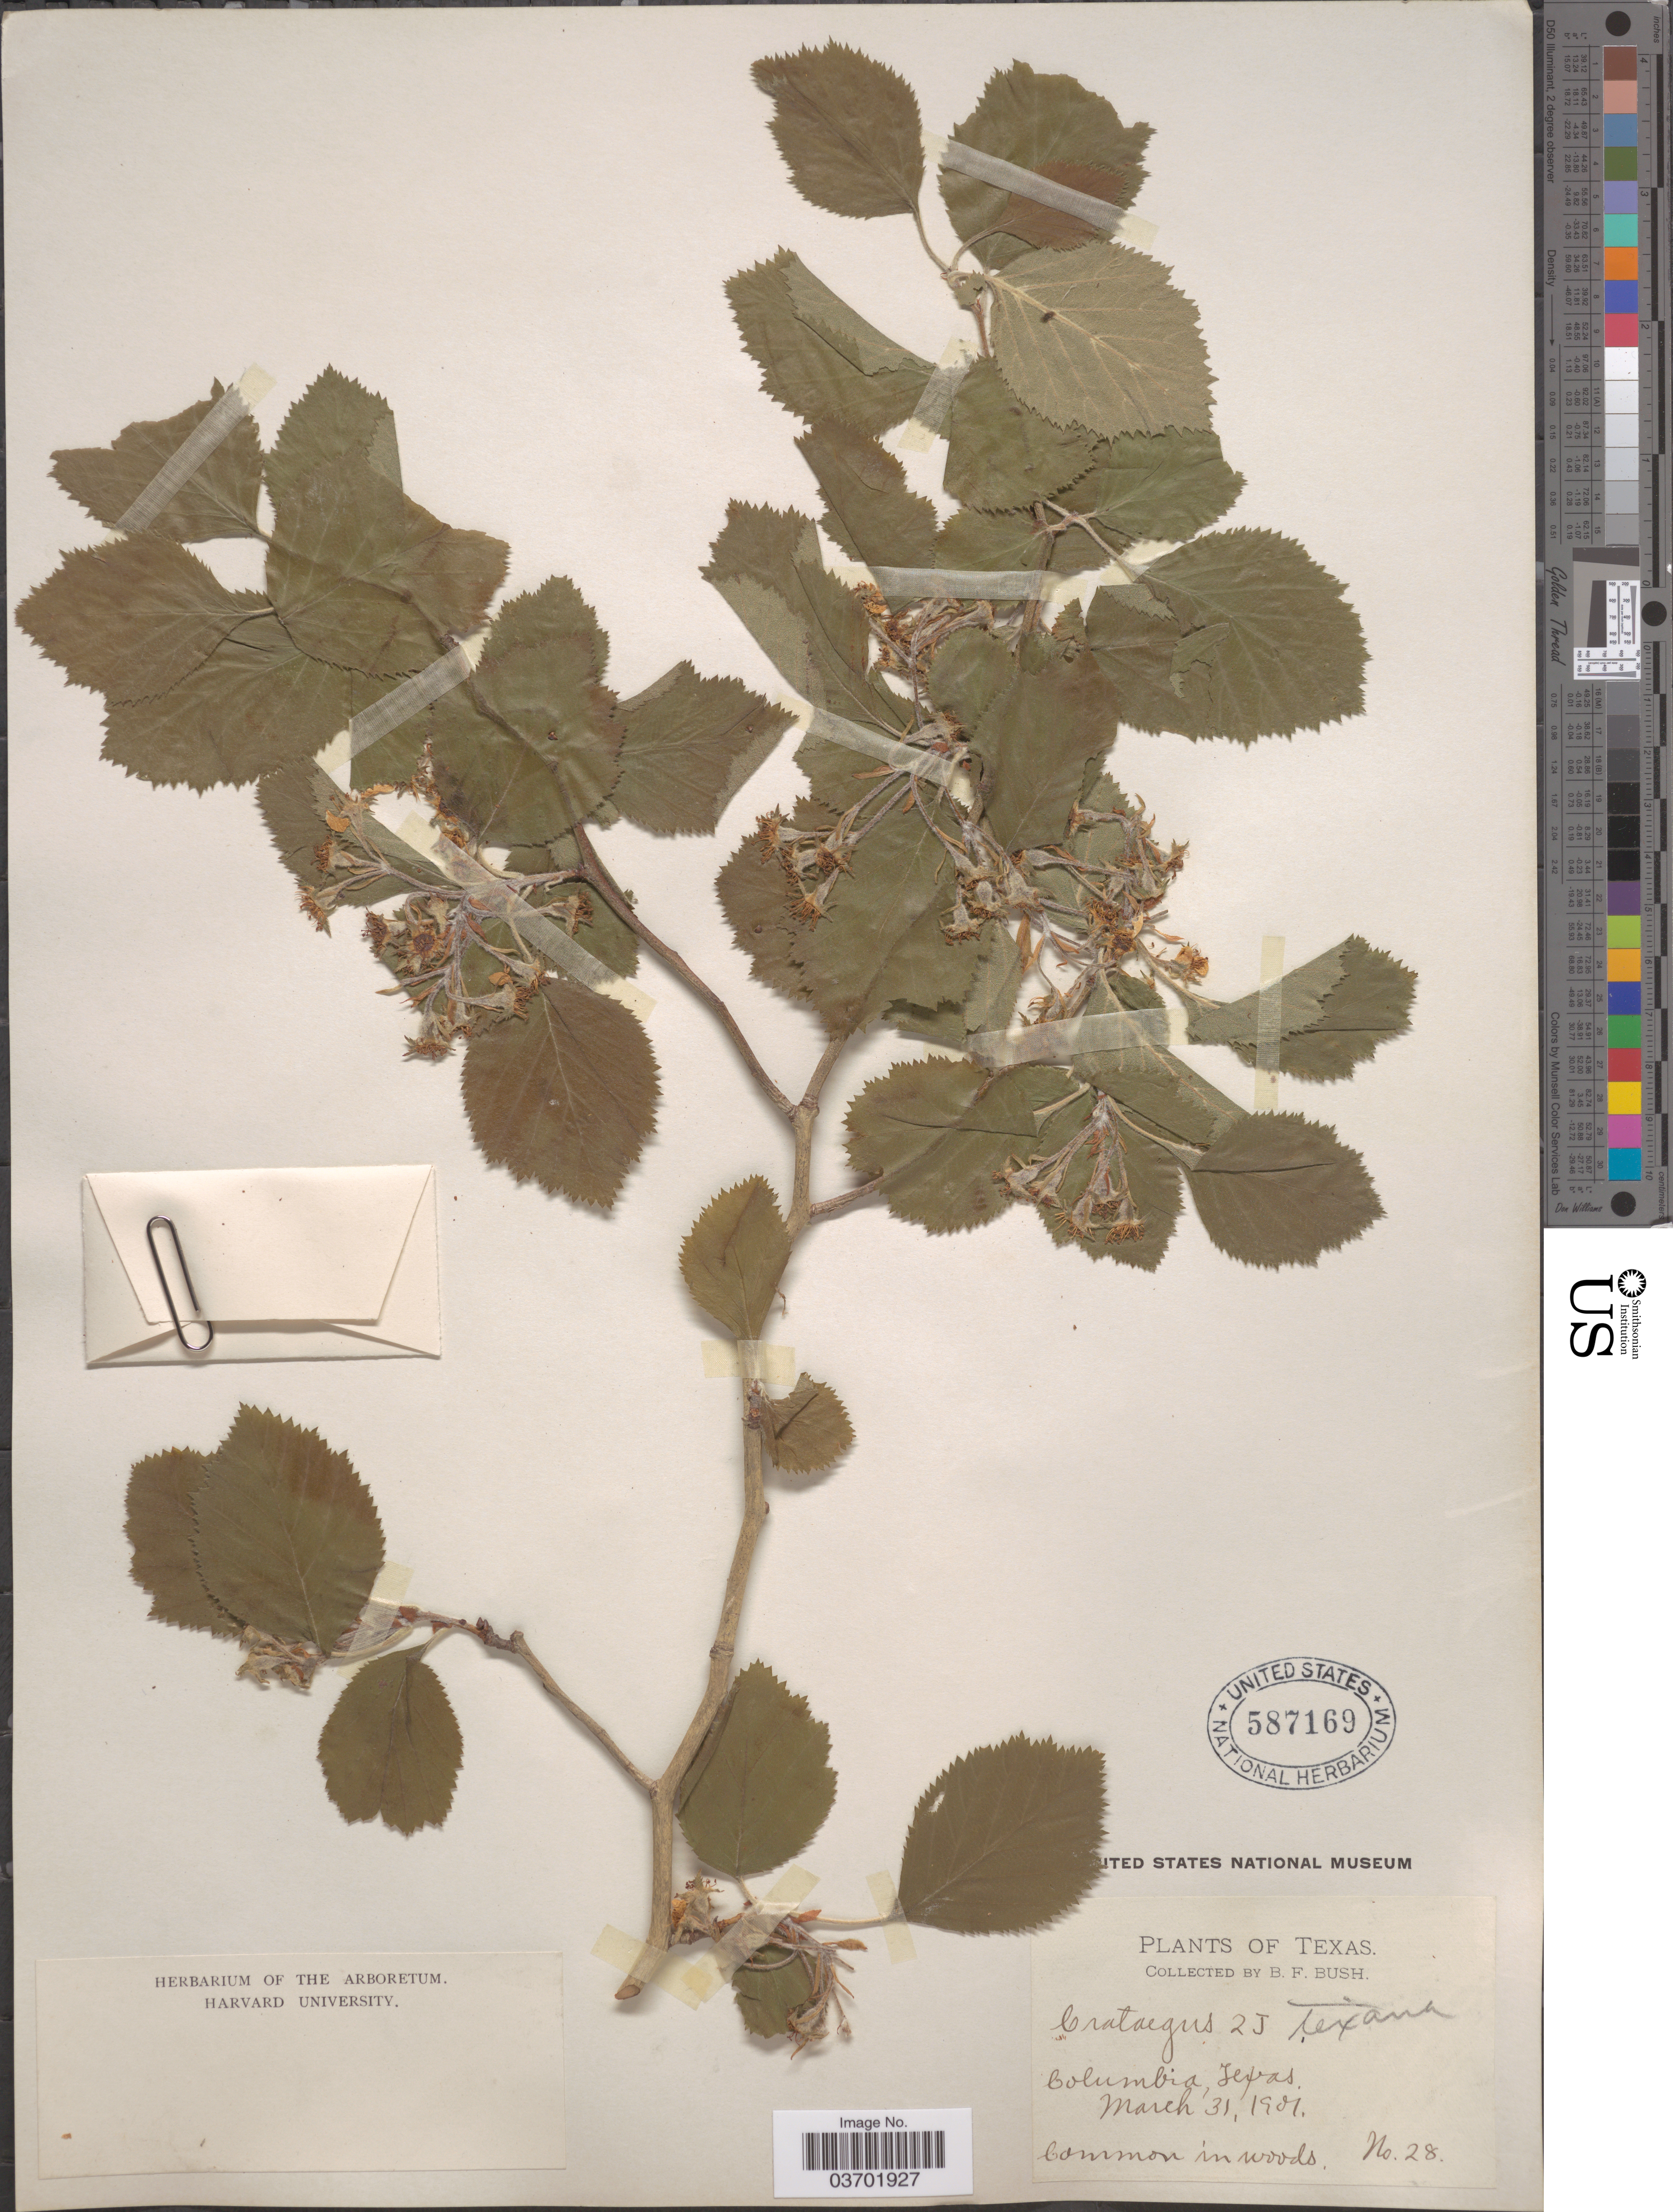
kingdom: Plantae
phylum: Tracheophyta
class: Magnoliopsida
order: Rosales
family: Rosaceae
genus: Crataegus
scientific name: Crataegus texana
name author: Buckley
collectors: B. F. Bush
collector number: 28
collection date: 1901-03-31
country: United States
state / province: Texas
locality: Columbia.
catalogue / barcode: US 587169